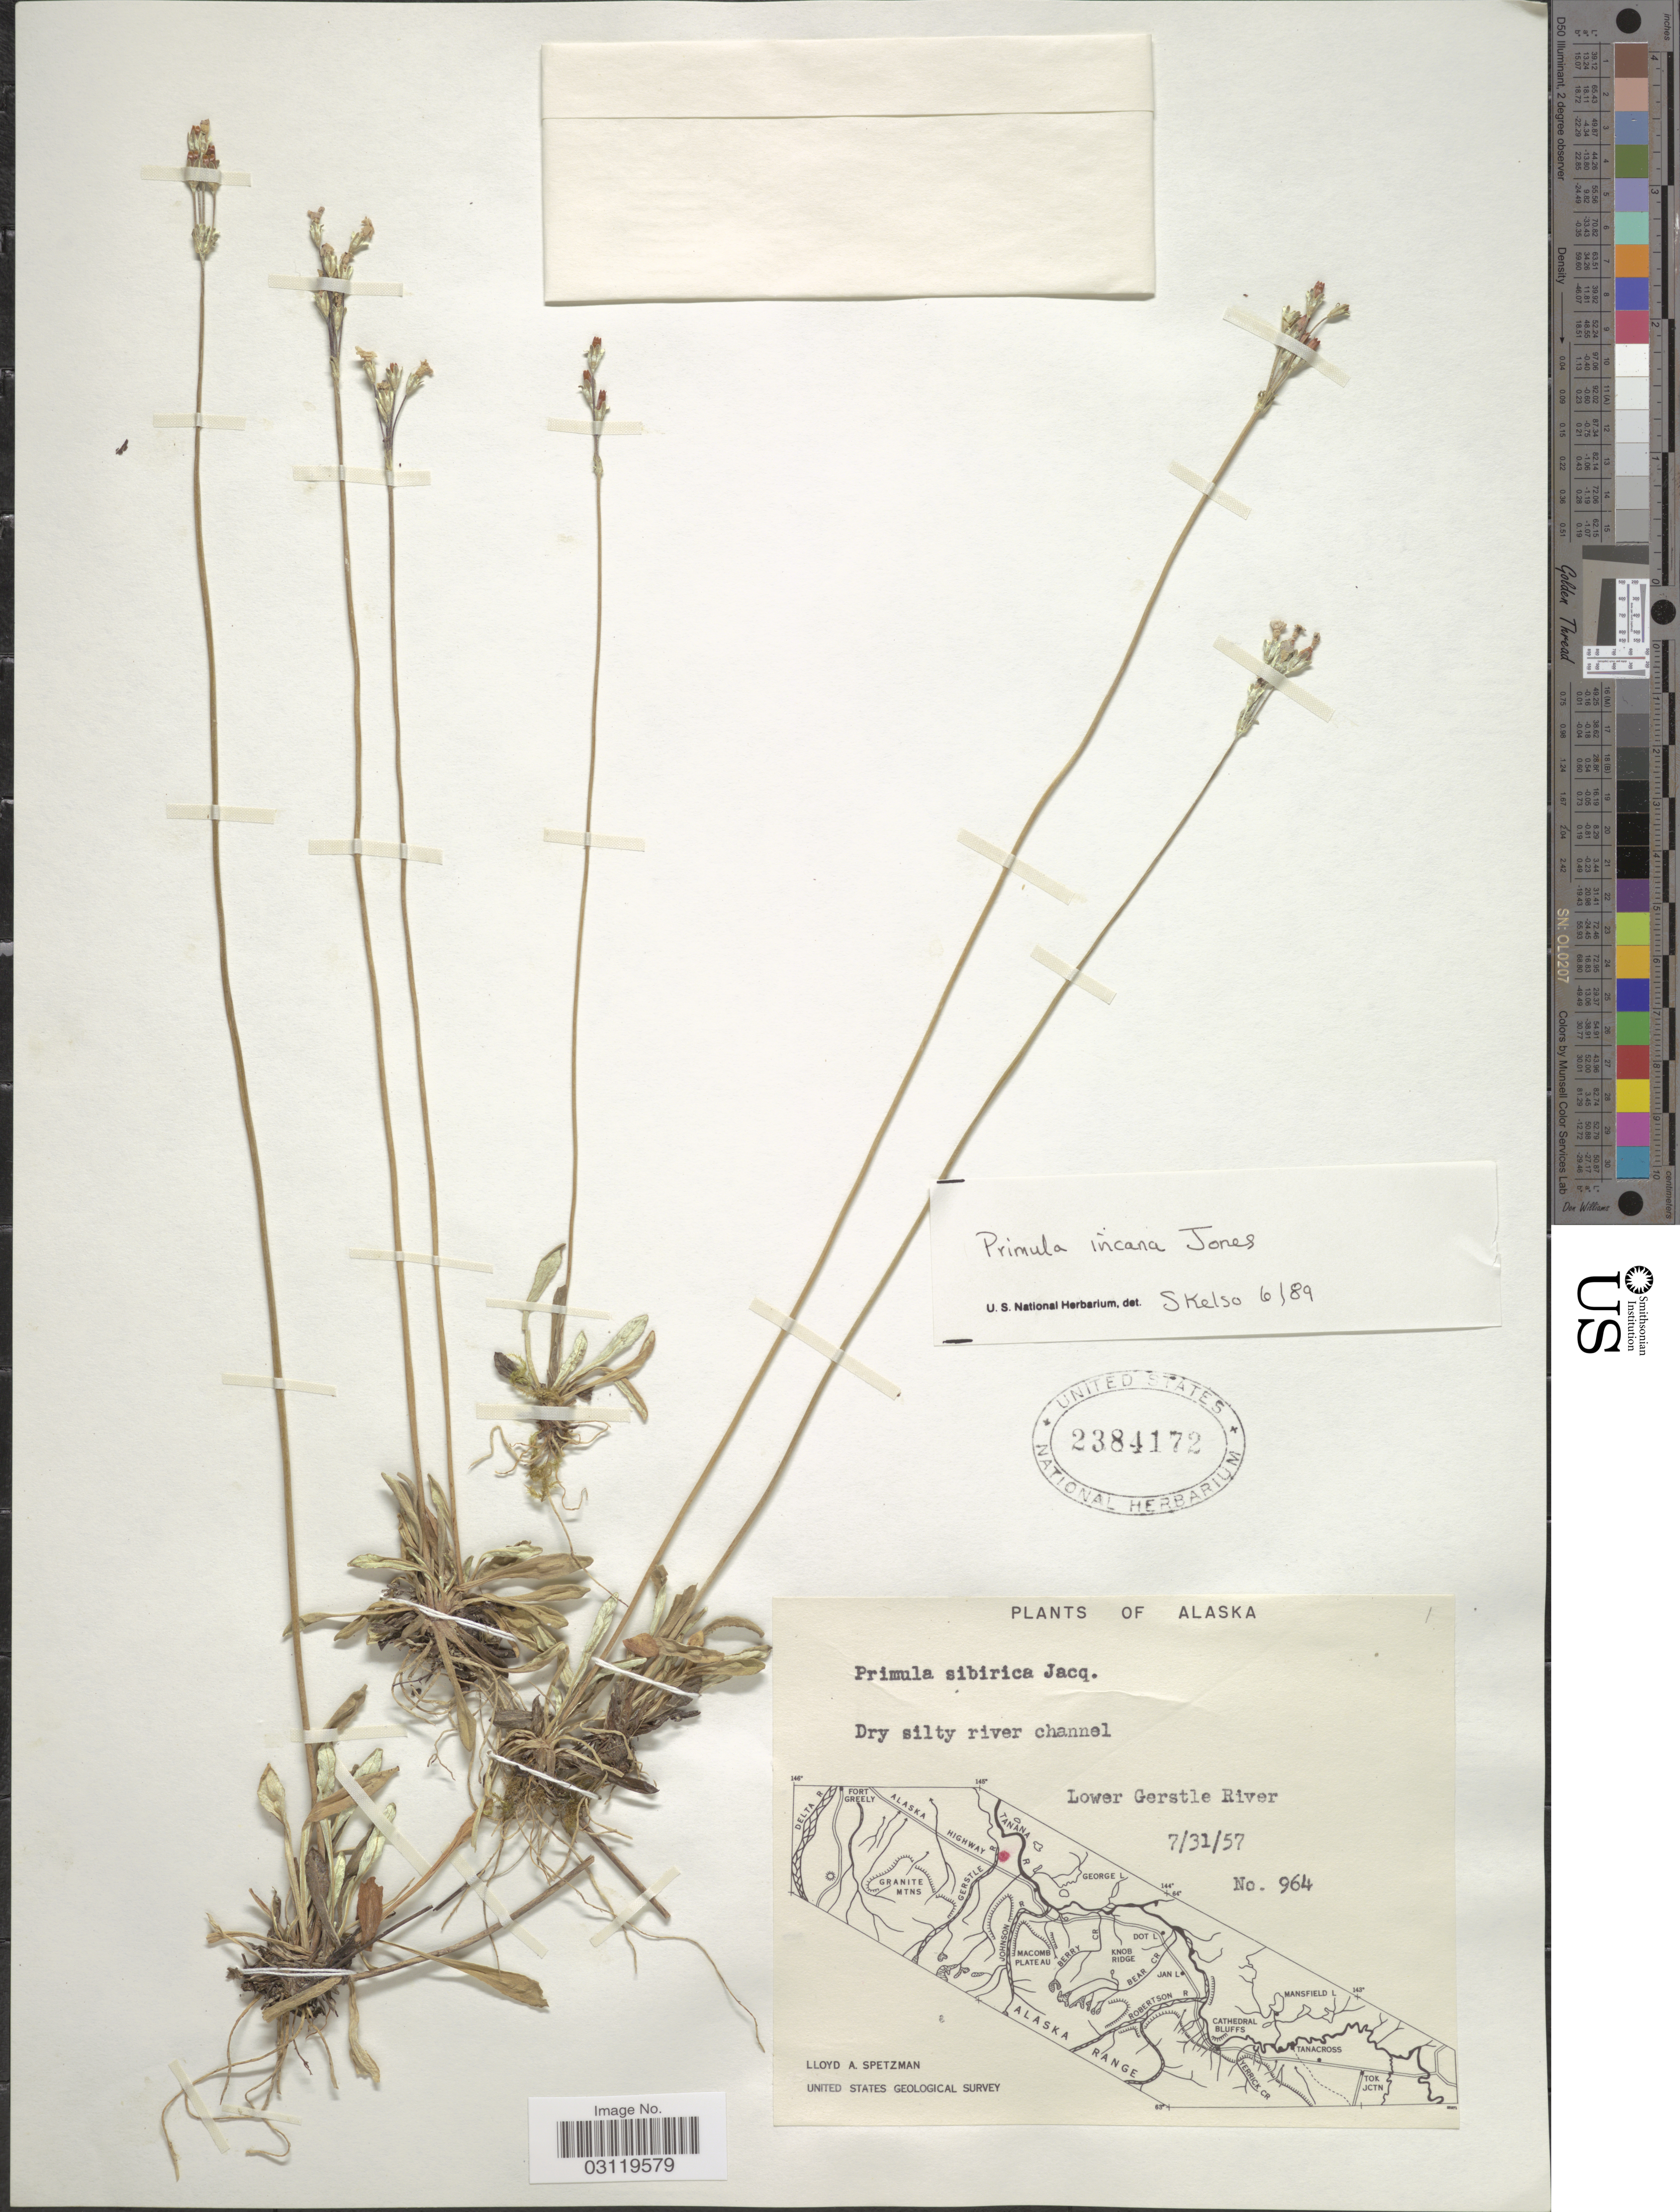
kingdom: Plantae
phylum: Tracheophyta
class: Magnoliopsida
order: Ericales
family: Primulaceae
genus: Primula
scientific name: Primula incana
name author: M.E. Jones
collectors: L. Spetzman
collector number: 964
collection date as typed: Transcribed d/m/y: 31/7/57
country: United States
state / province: Alaska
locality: Lower Gerstle River.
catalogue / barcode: US 2384172